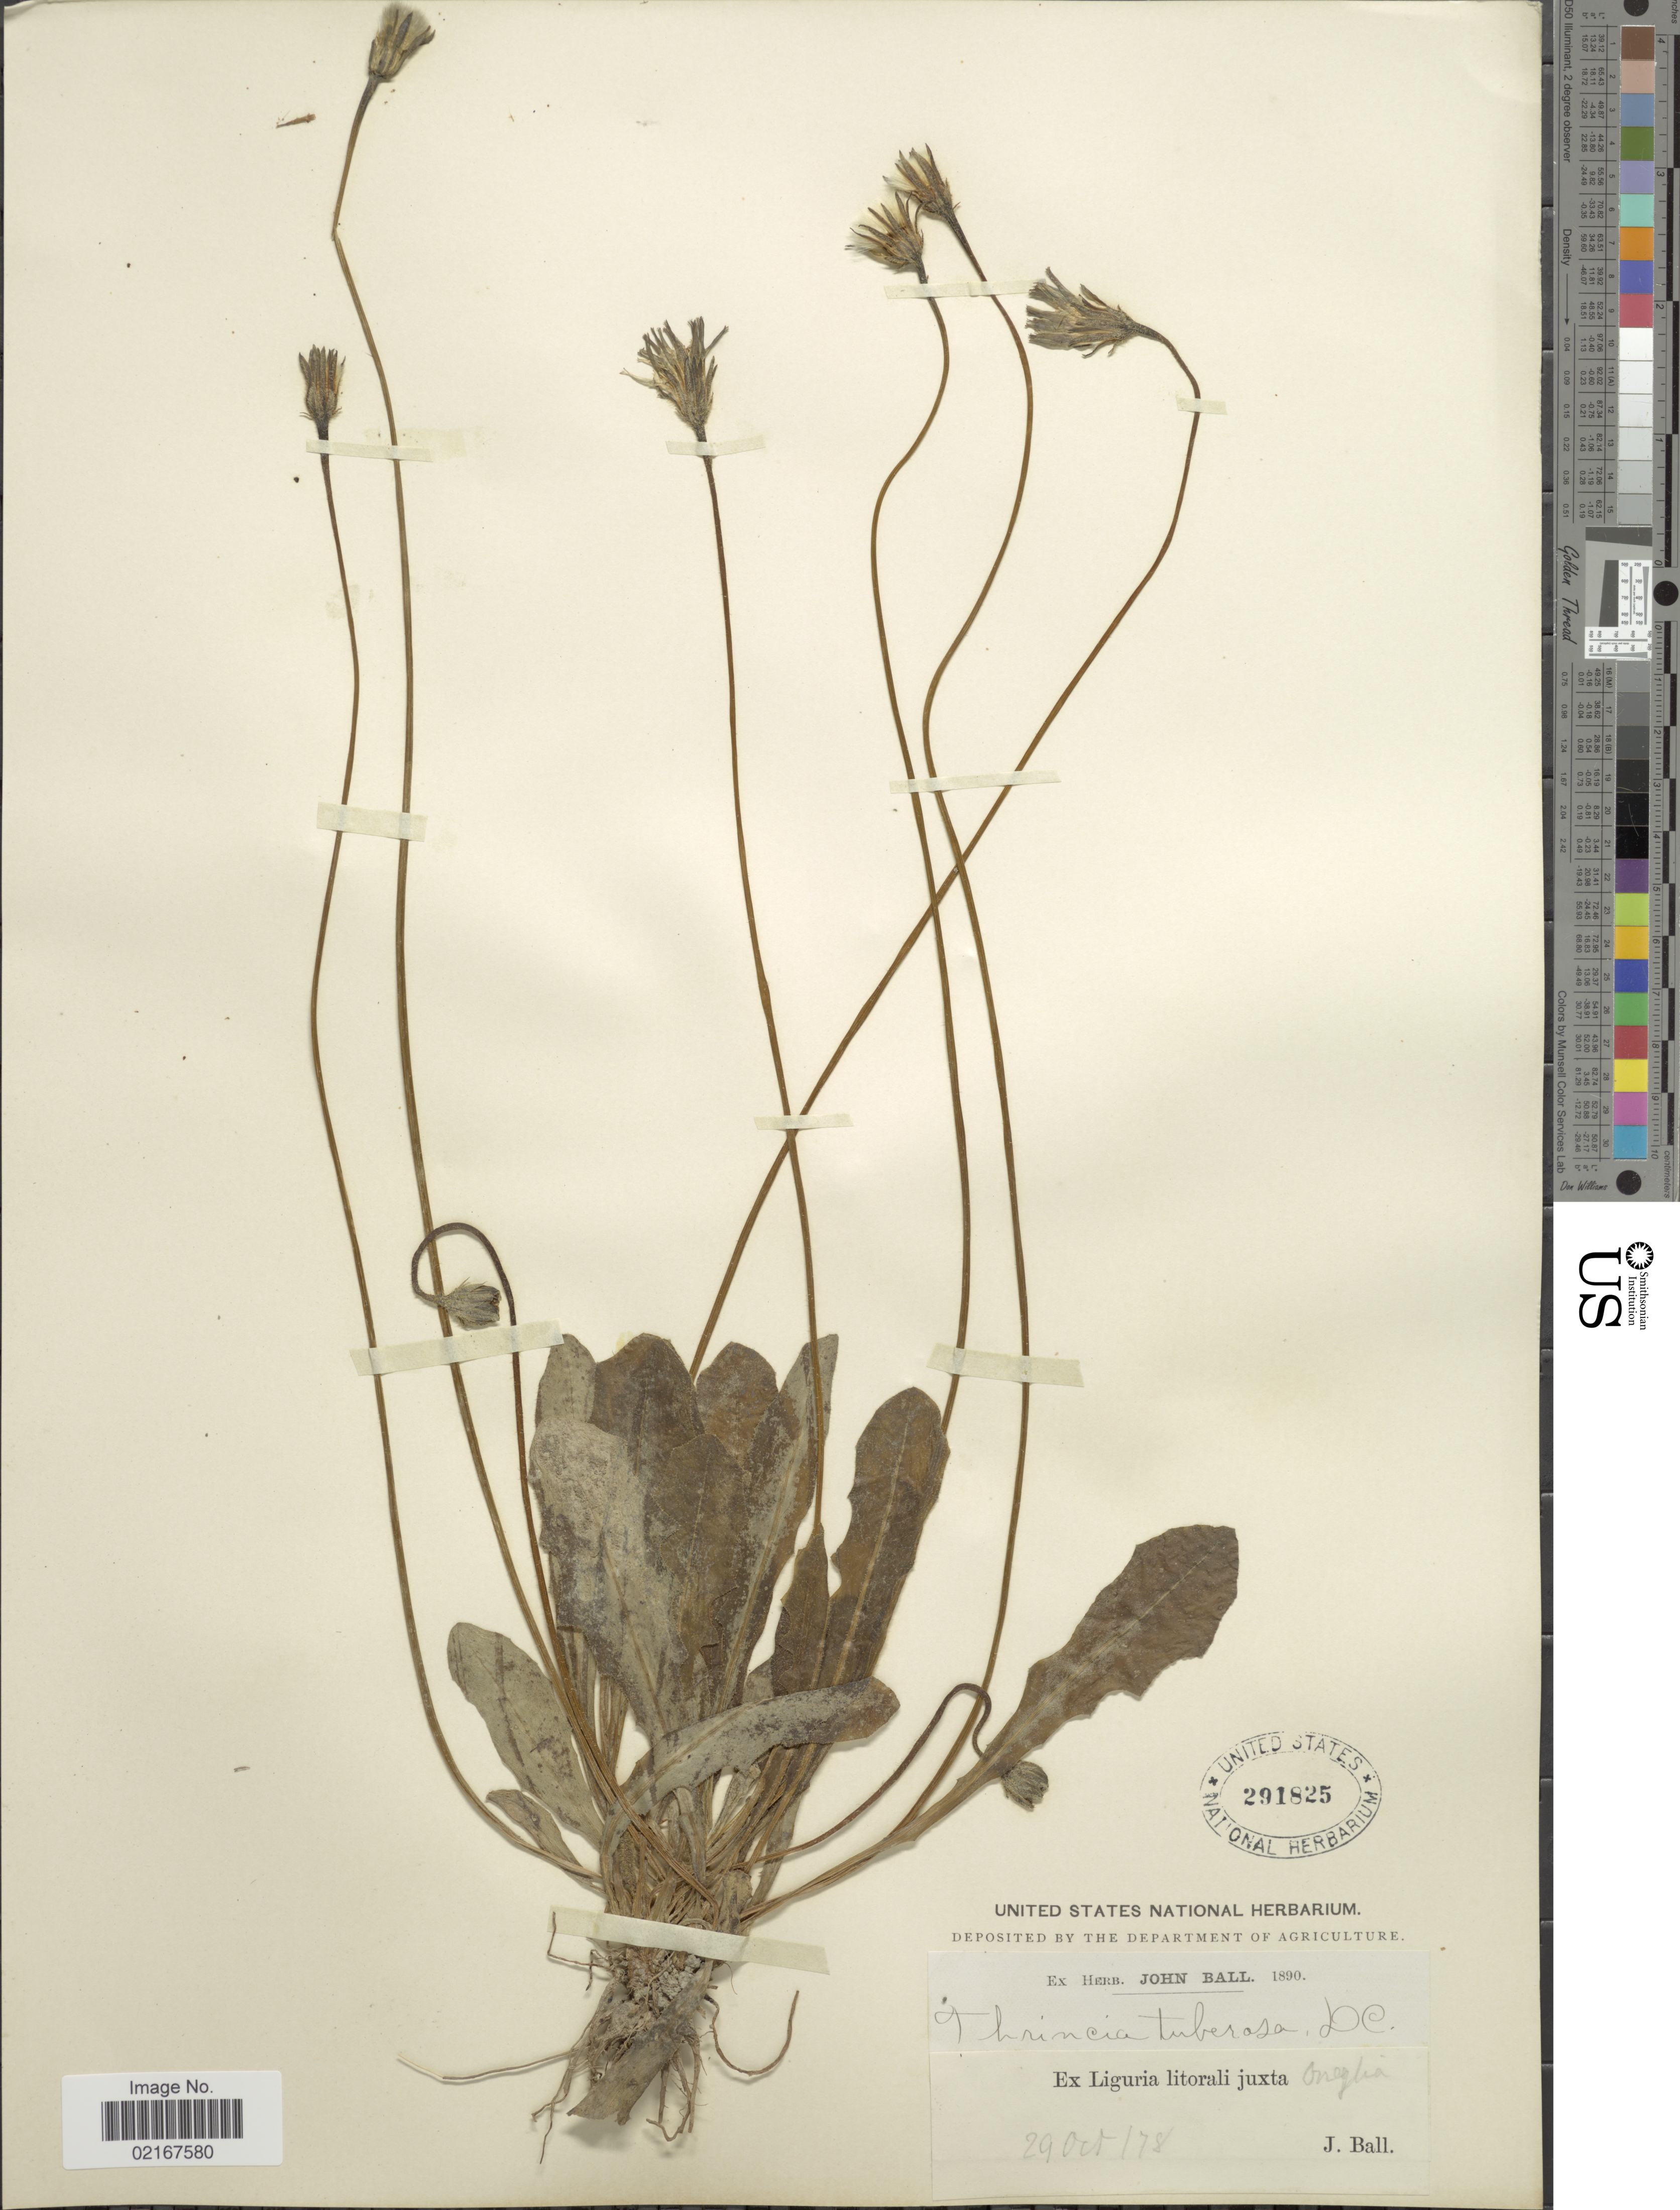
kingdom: Plantae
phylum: Tracheophyta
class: Magnoliopsida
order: Asterales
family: Asteraceae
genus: Leontodon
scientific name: Leontodon tuberosus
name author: L.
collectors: J. Ball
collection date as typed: Transcribed d/m/y: 29/10/78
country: Italy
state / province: Liguria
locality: Ligoria litorali juxta Oneglia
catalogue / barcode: US 291825